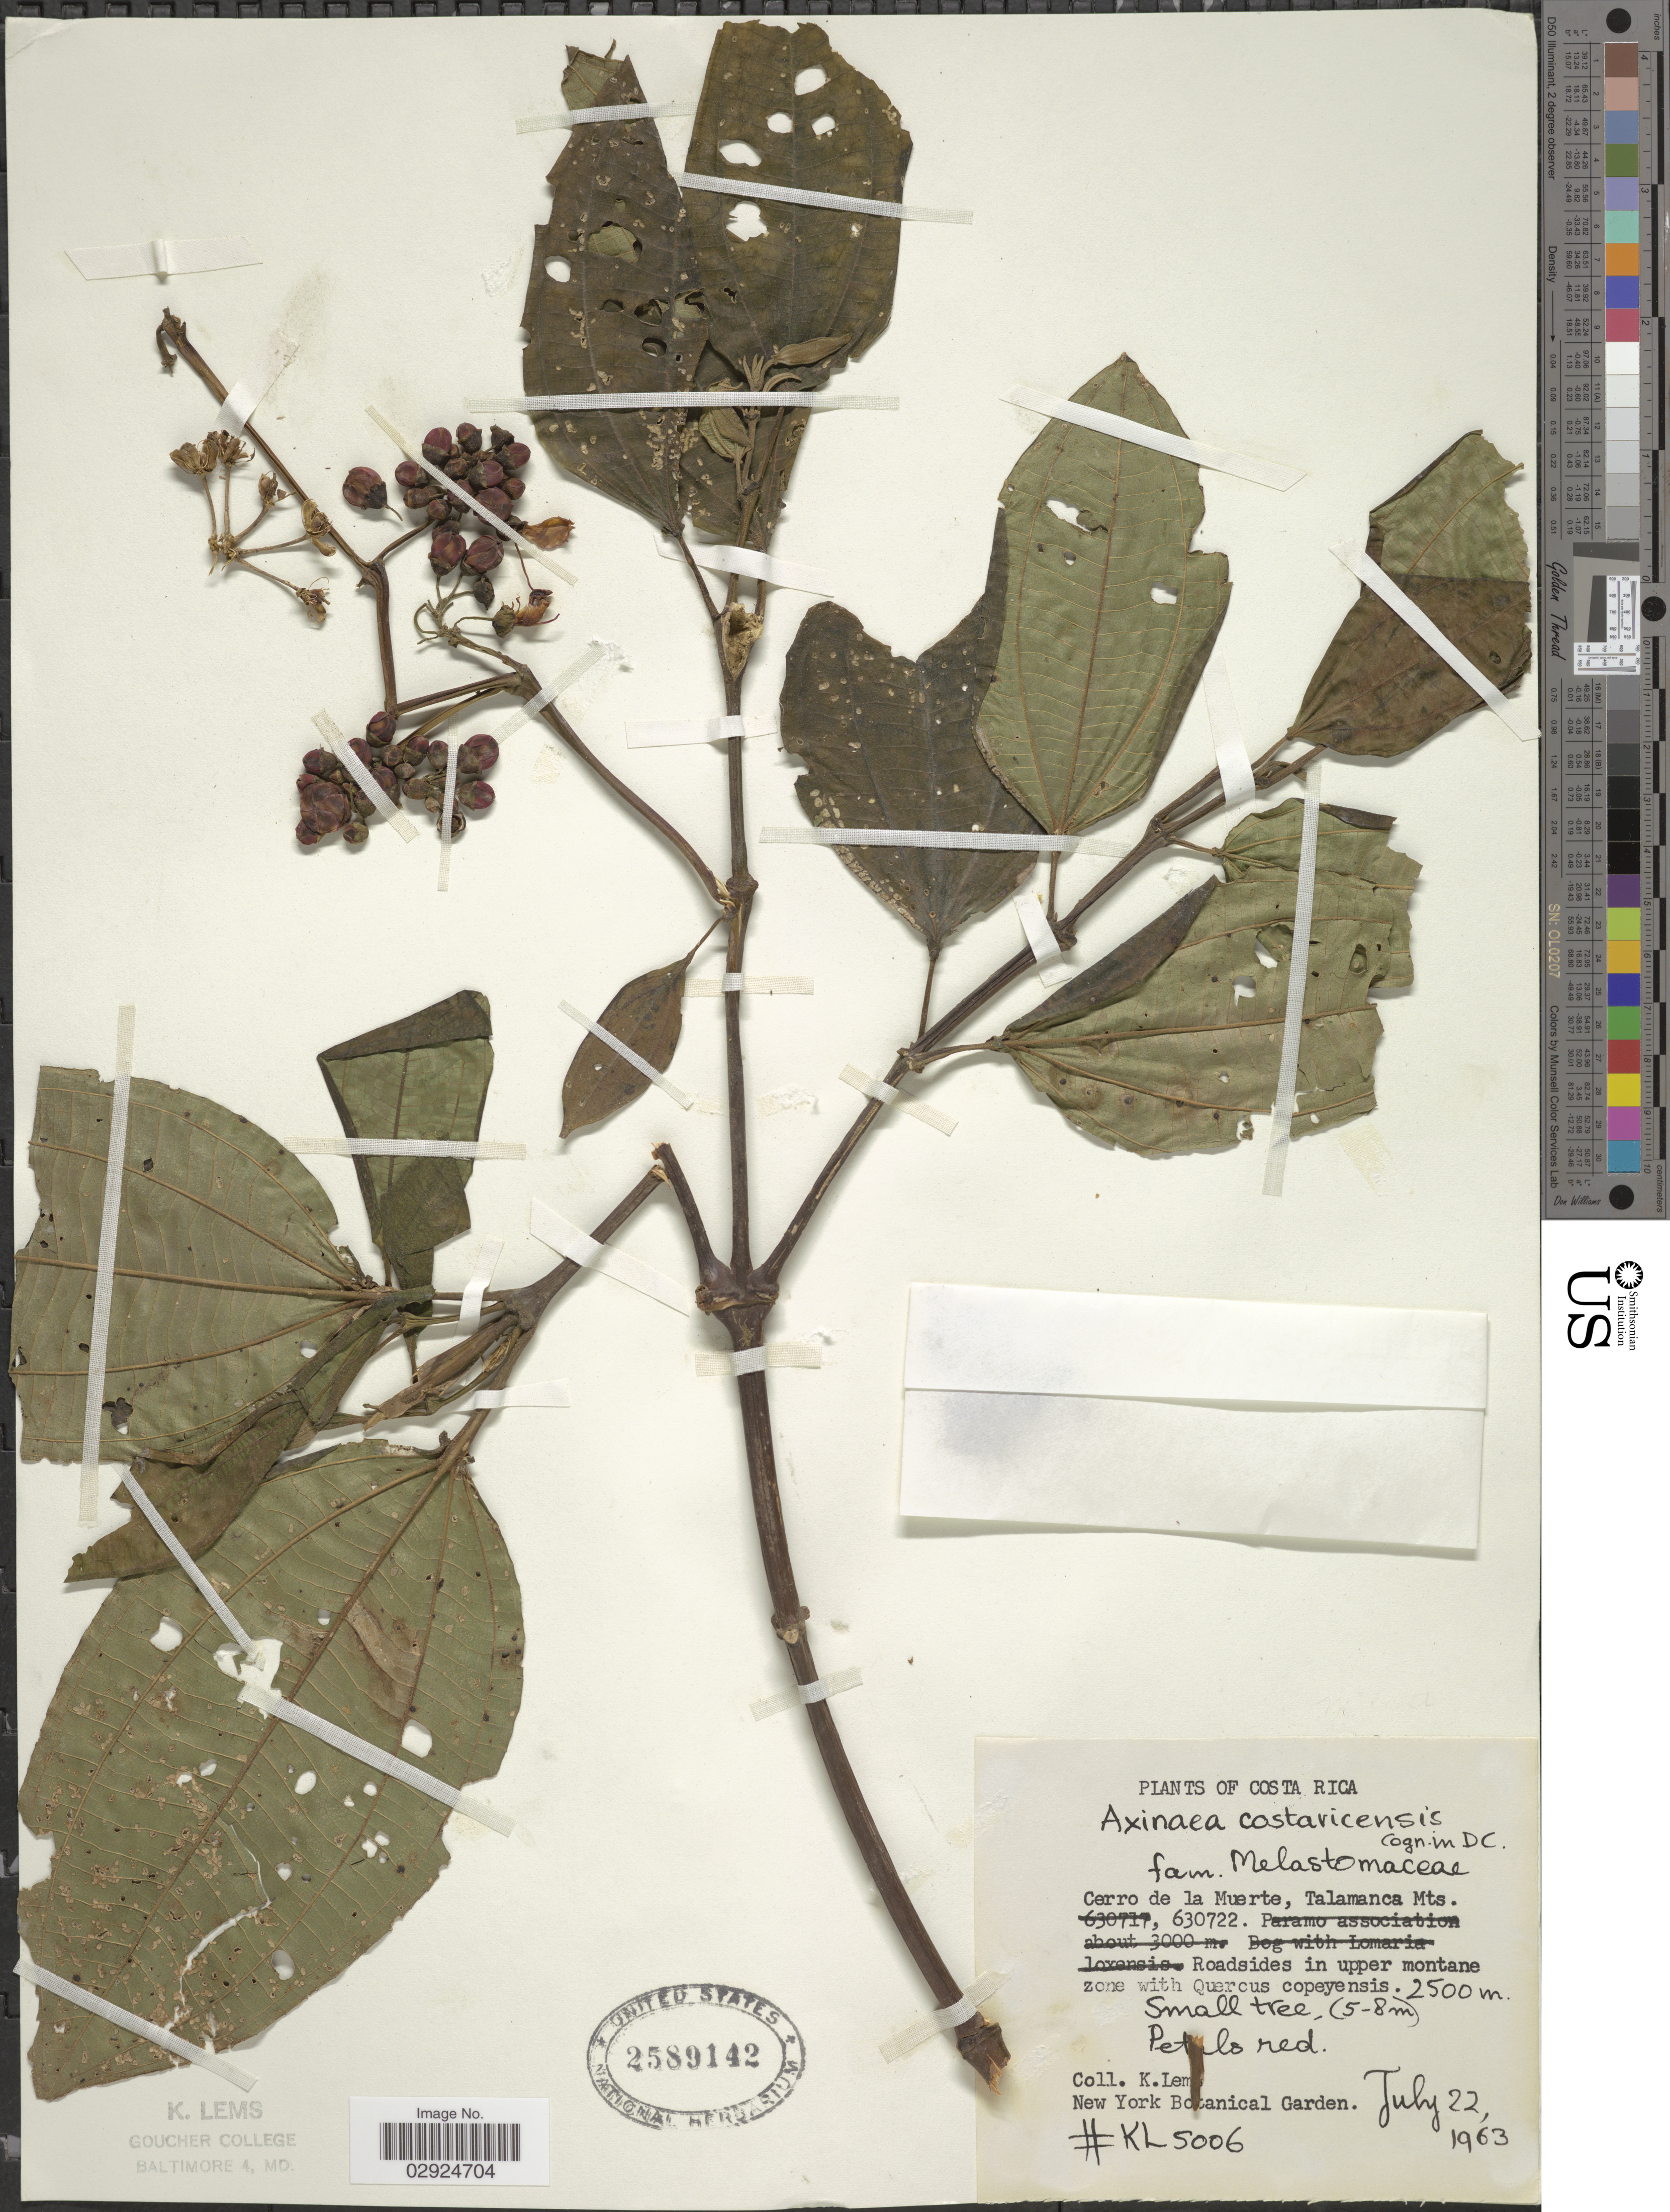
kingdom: Plantae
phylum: Tracheophyta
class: Magnoliopsida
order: Myrtales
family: Melastomataceae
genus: Axinaea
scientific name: Axinaea costaricensis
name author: Cogn. in A. DC.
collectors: K. Lems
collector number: KL5006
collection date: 1963-07-22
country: Costa Rica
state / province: Limón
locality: Cerro de la Muerte, Talamanca Mts., 630722.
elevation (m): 2500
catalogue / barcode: US 2589142